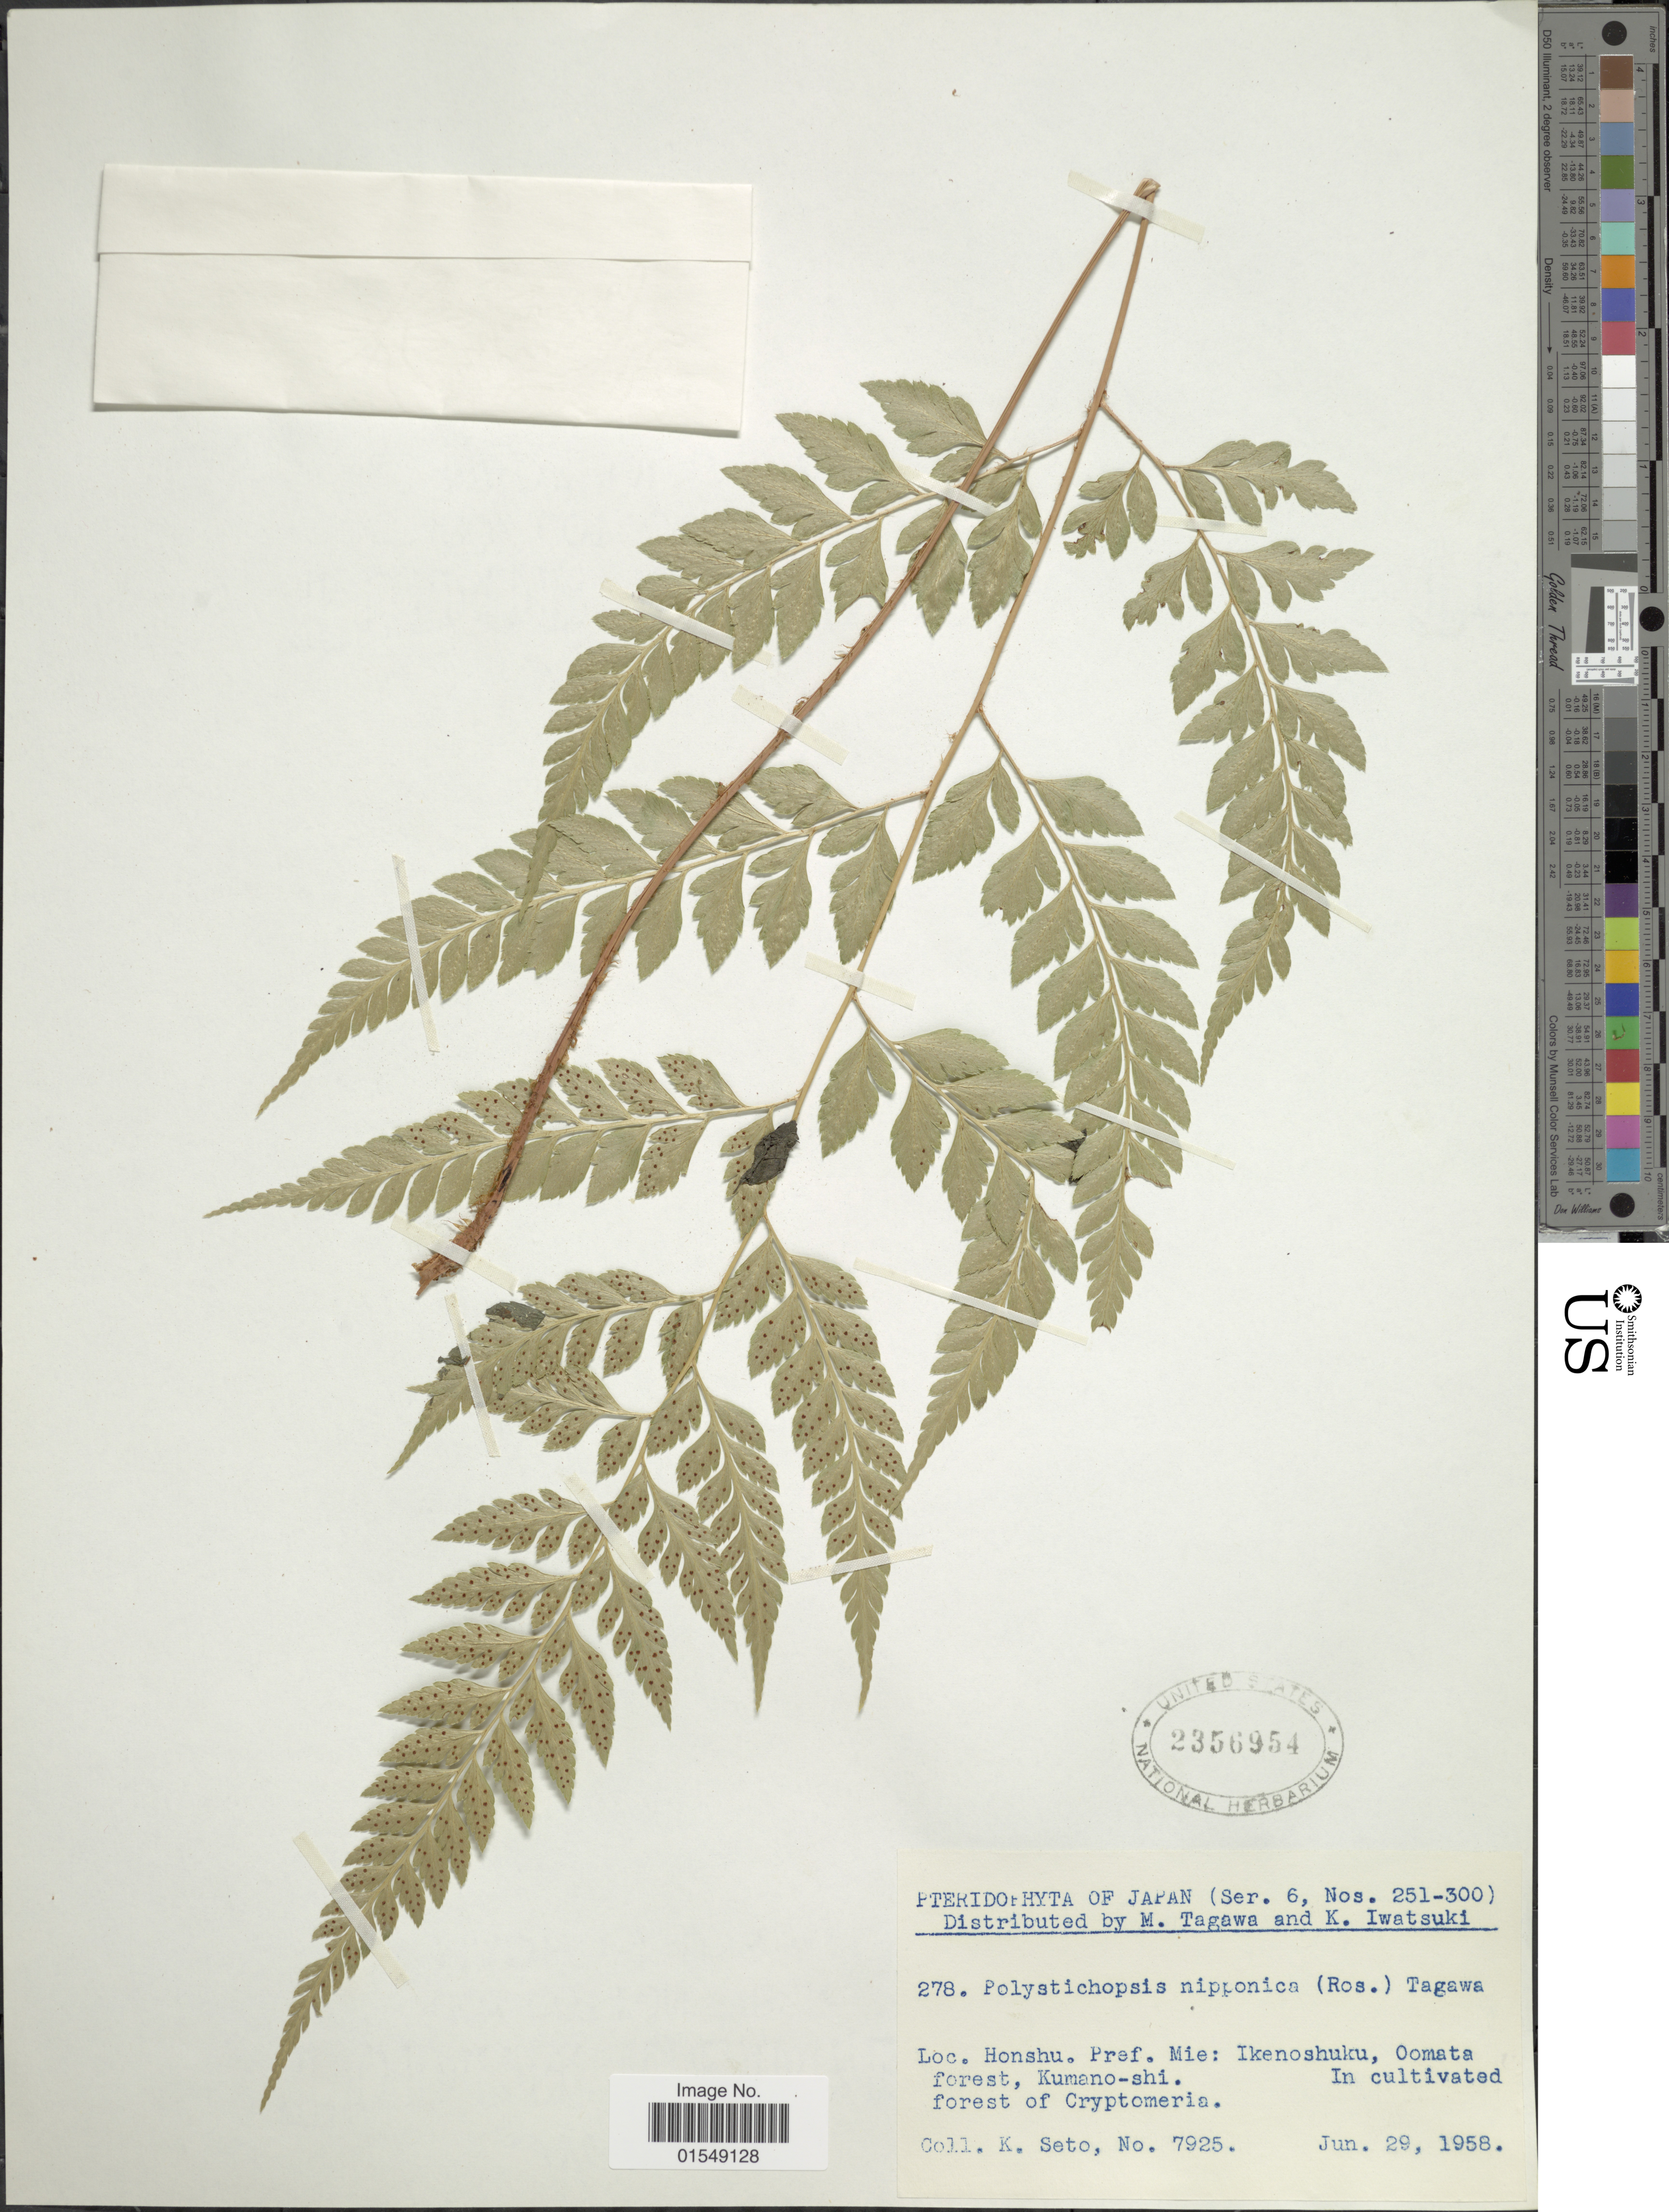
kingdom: Plantae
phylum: Tracheophyta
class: Polypodiopsida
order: Polypodiales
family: Dryopteridaceae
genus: Arachniodes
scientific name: Arachniodes nipponica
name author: (Rosenst.) Ohwi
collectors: K. Seto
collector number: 7925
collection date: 1958-06-29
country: Japan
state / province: Mie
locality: Honshu, Ikenoshuku, Oomata forest, Kumani-shi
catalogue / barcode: US 2356954